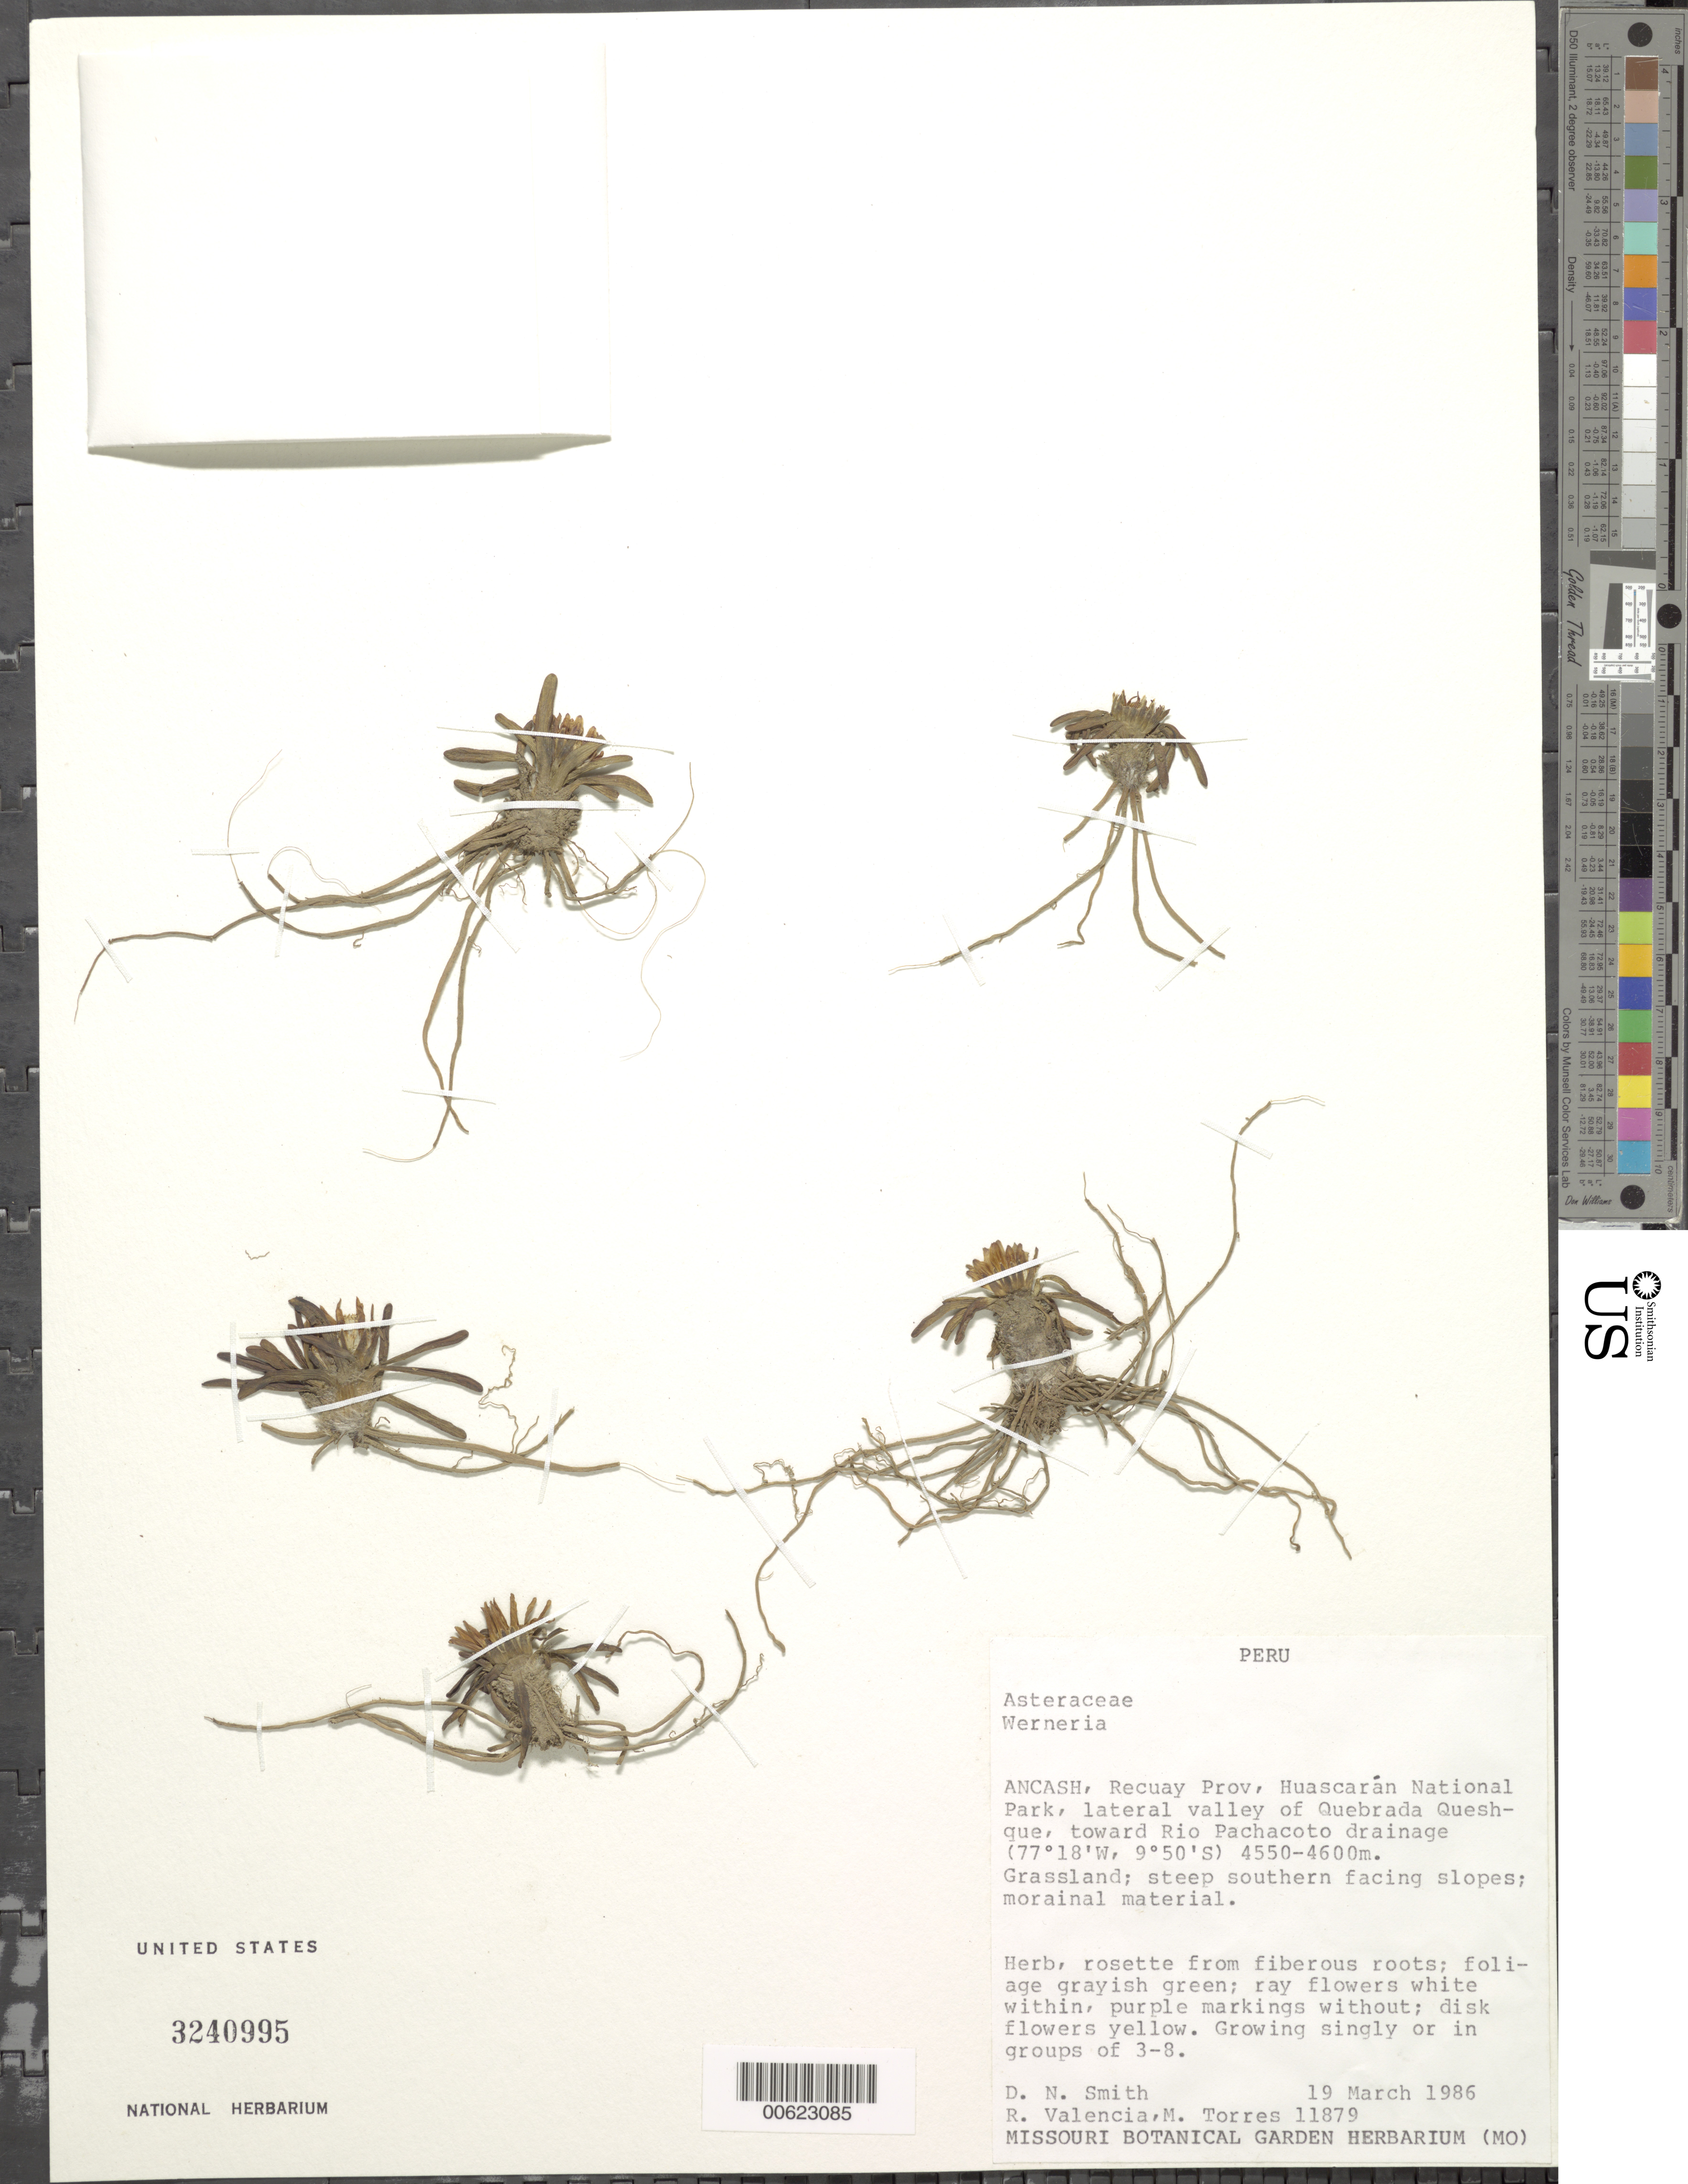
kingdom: Plantae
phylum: Tracheophyta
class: Magnoliopsida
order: Asterales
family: Asteraceae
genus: Werneria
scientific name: Werneria nubigena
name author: Kunth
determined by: Calvo, Joel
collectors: A. Sagástegui A. & R. Valencia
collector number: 11879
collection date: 1986-03-19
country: Peru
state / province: Ancash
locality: RecuayHuascaran National Park, lateral valley of Quebrada Queshque, toward Rio Pachacoto drainage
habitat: Grassland; steep southern facing slopes; morainal material,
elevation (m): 4575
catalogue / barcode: US 3240995